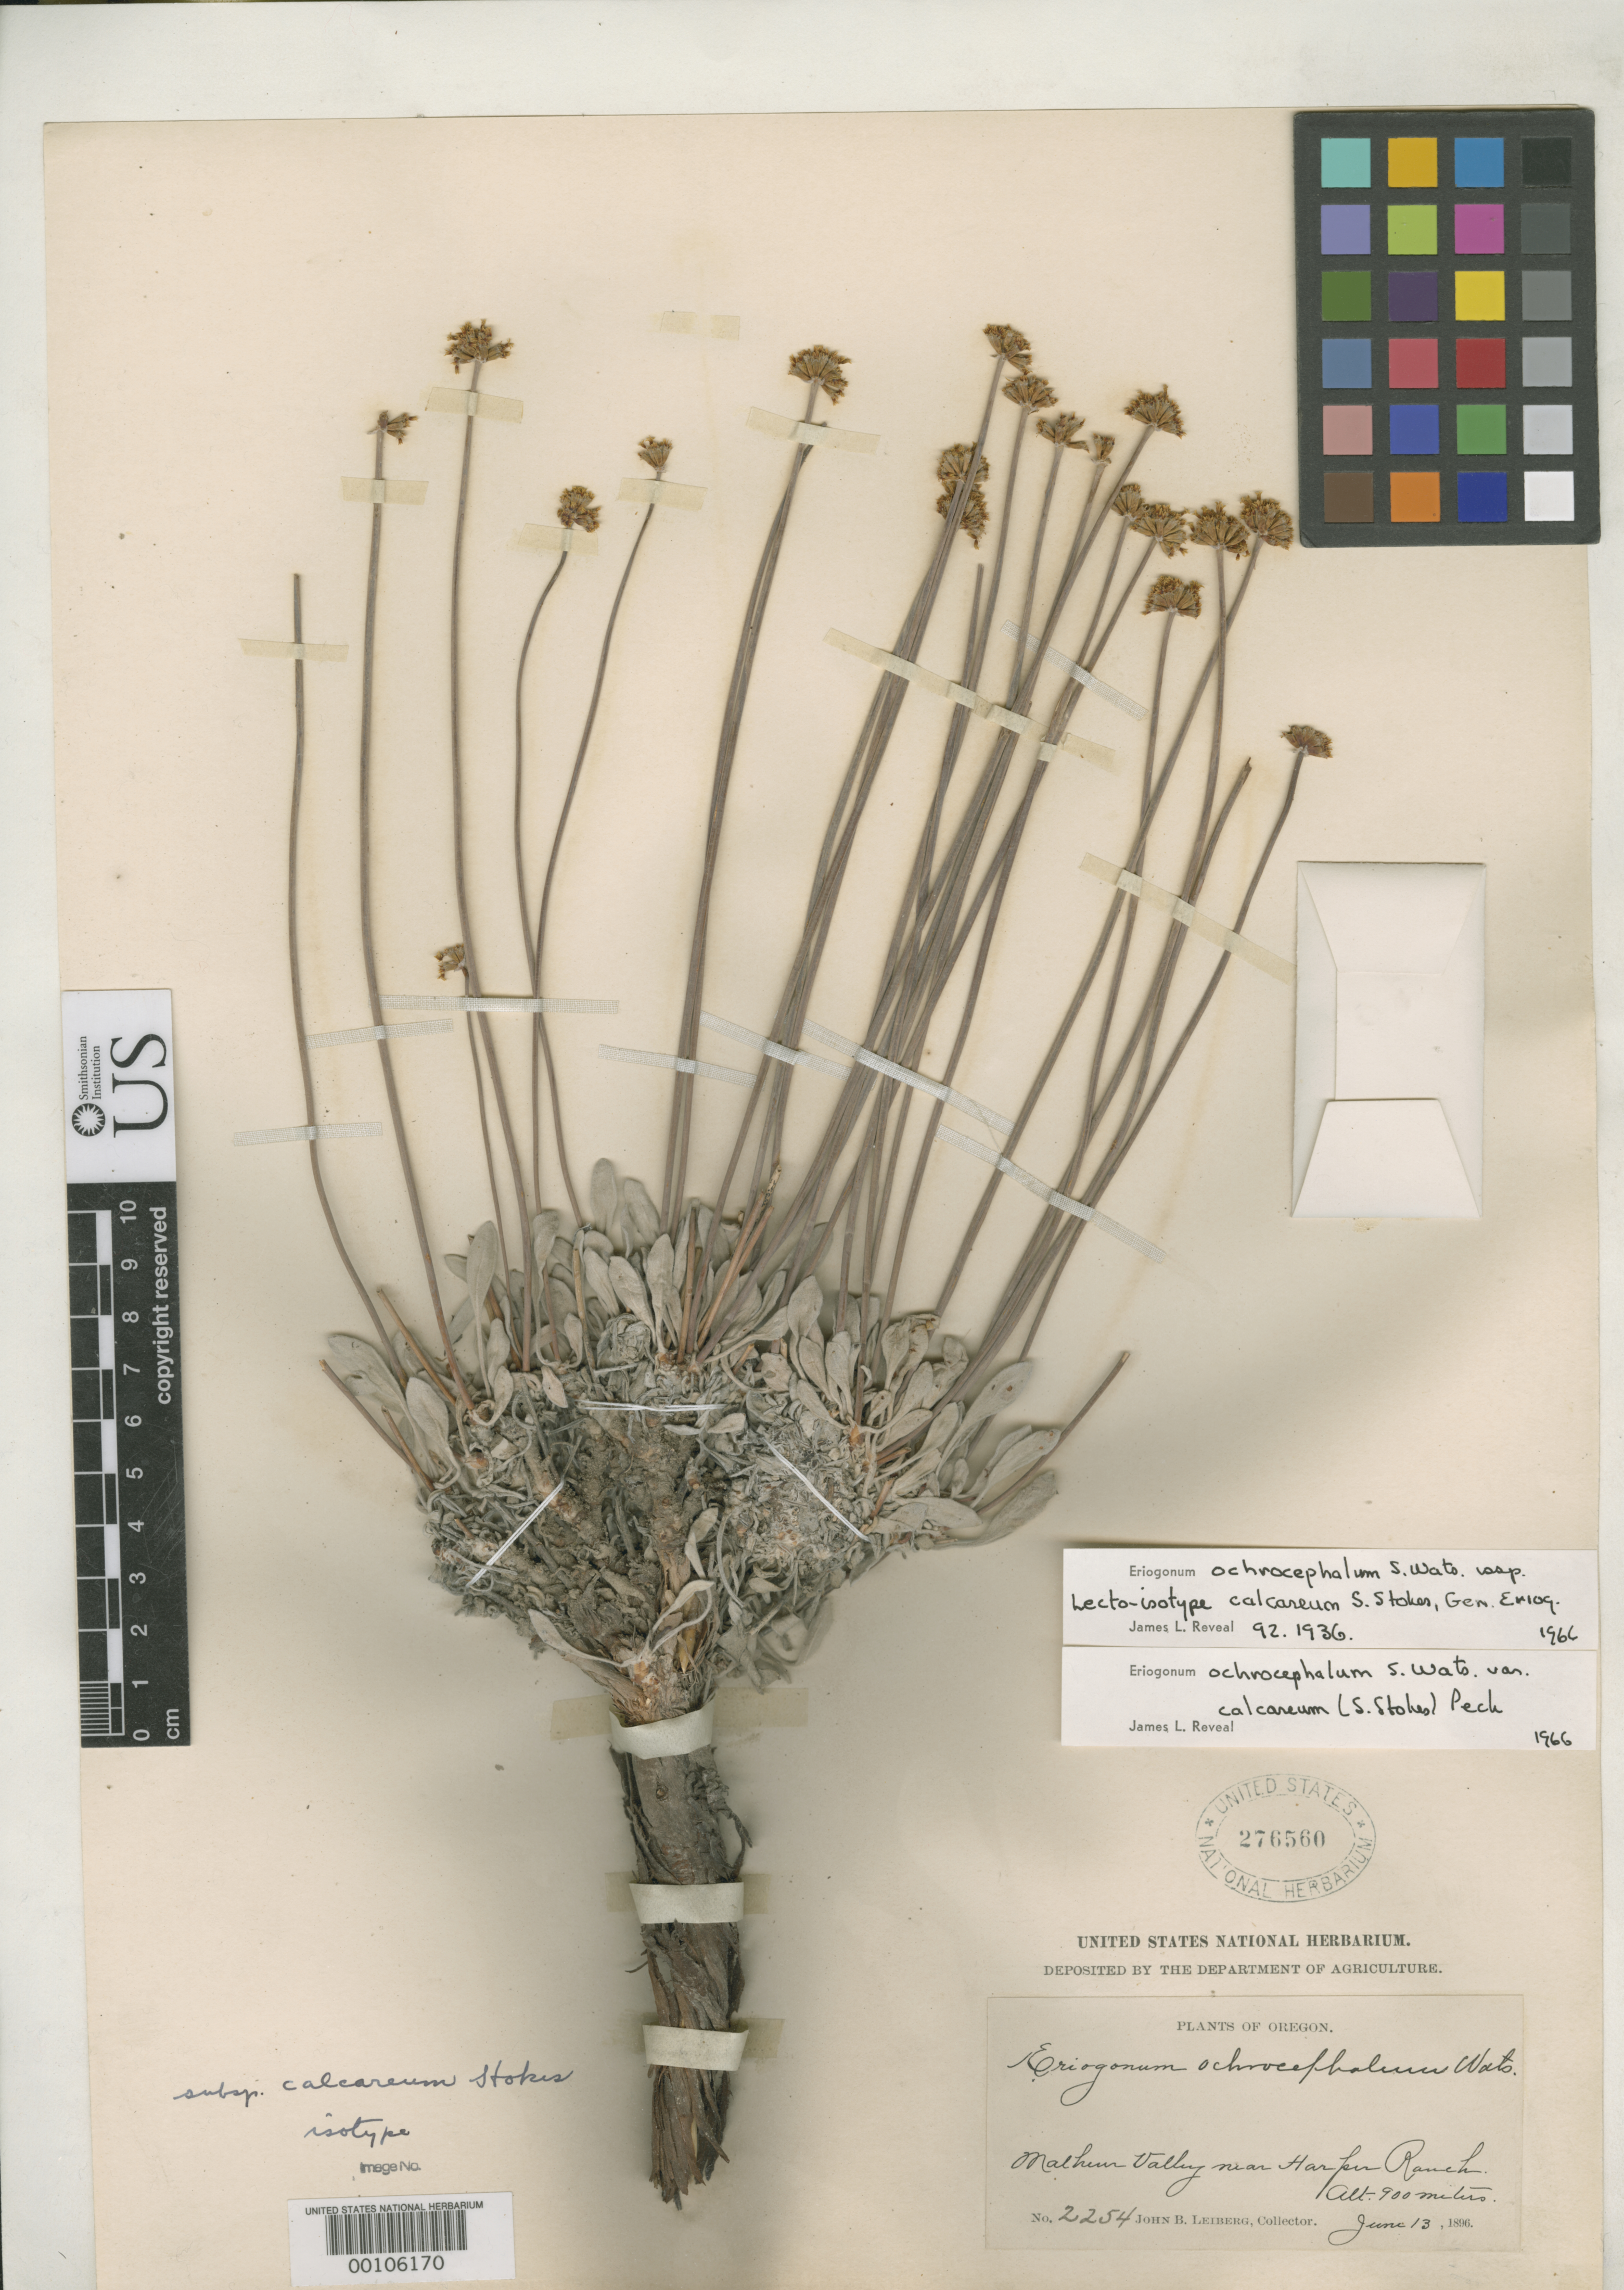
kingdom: Plantae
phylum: Tracheophyta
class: Magnoliopsida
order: Caryophyllales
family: Polygonaceae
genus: Eriogonum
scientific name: Eriogonum ochrocephalum subsp. calcareum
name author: S. Stokes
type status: Isosyntype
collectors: J. Leiberg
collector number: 2254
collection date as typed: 08 Jun 1896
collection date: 1896-06-08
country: United States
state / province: Oregon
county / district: Malheur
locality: Harper's Ranch, Malheur Valley.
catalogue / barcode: US 276560